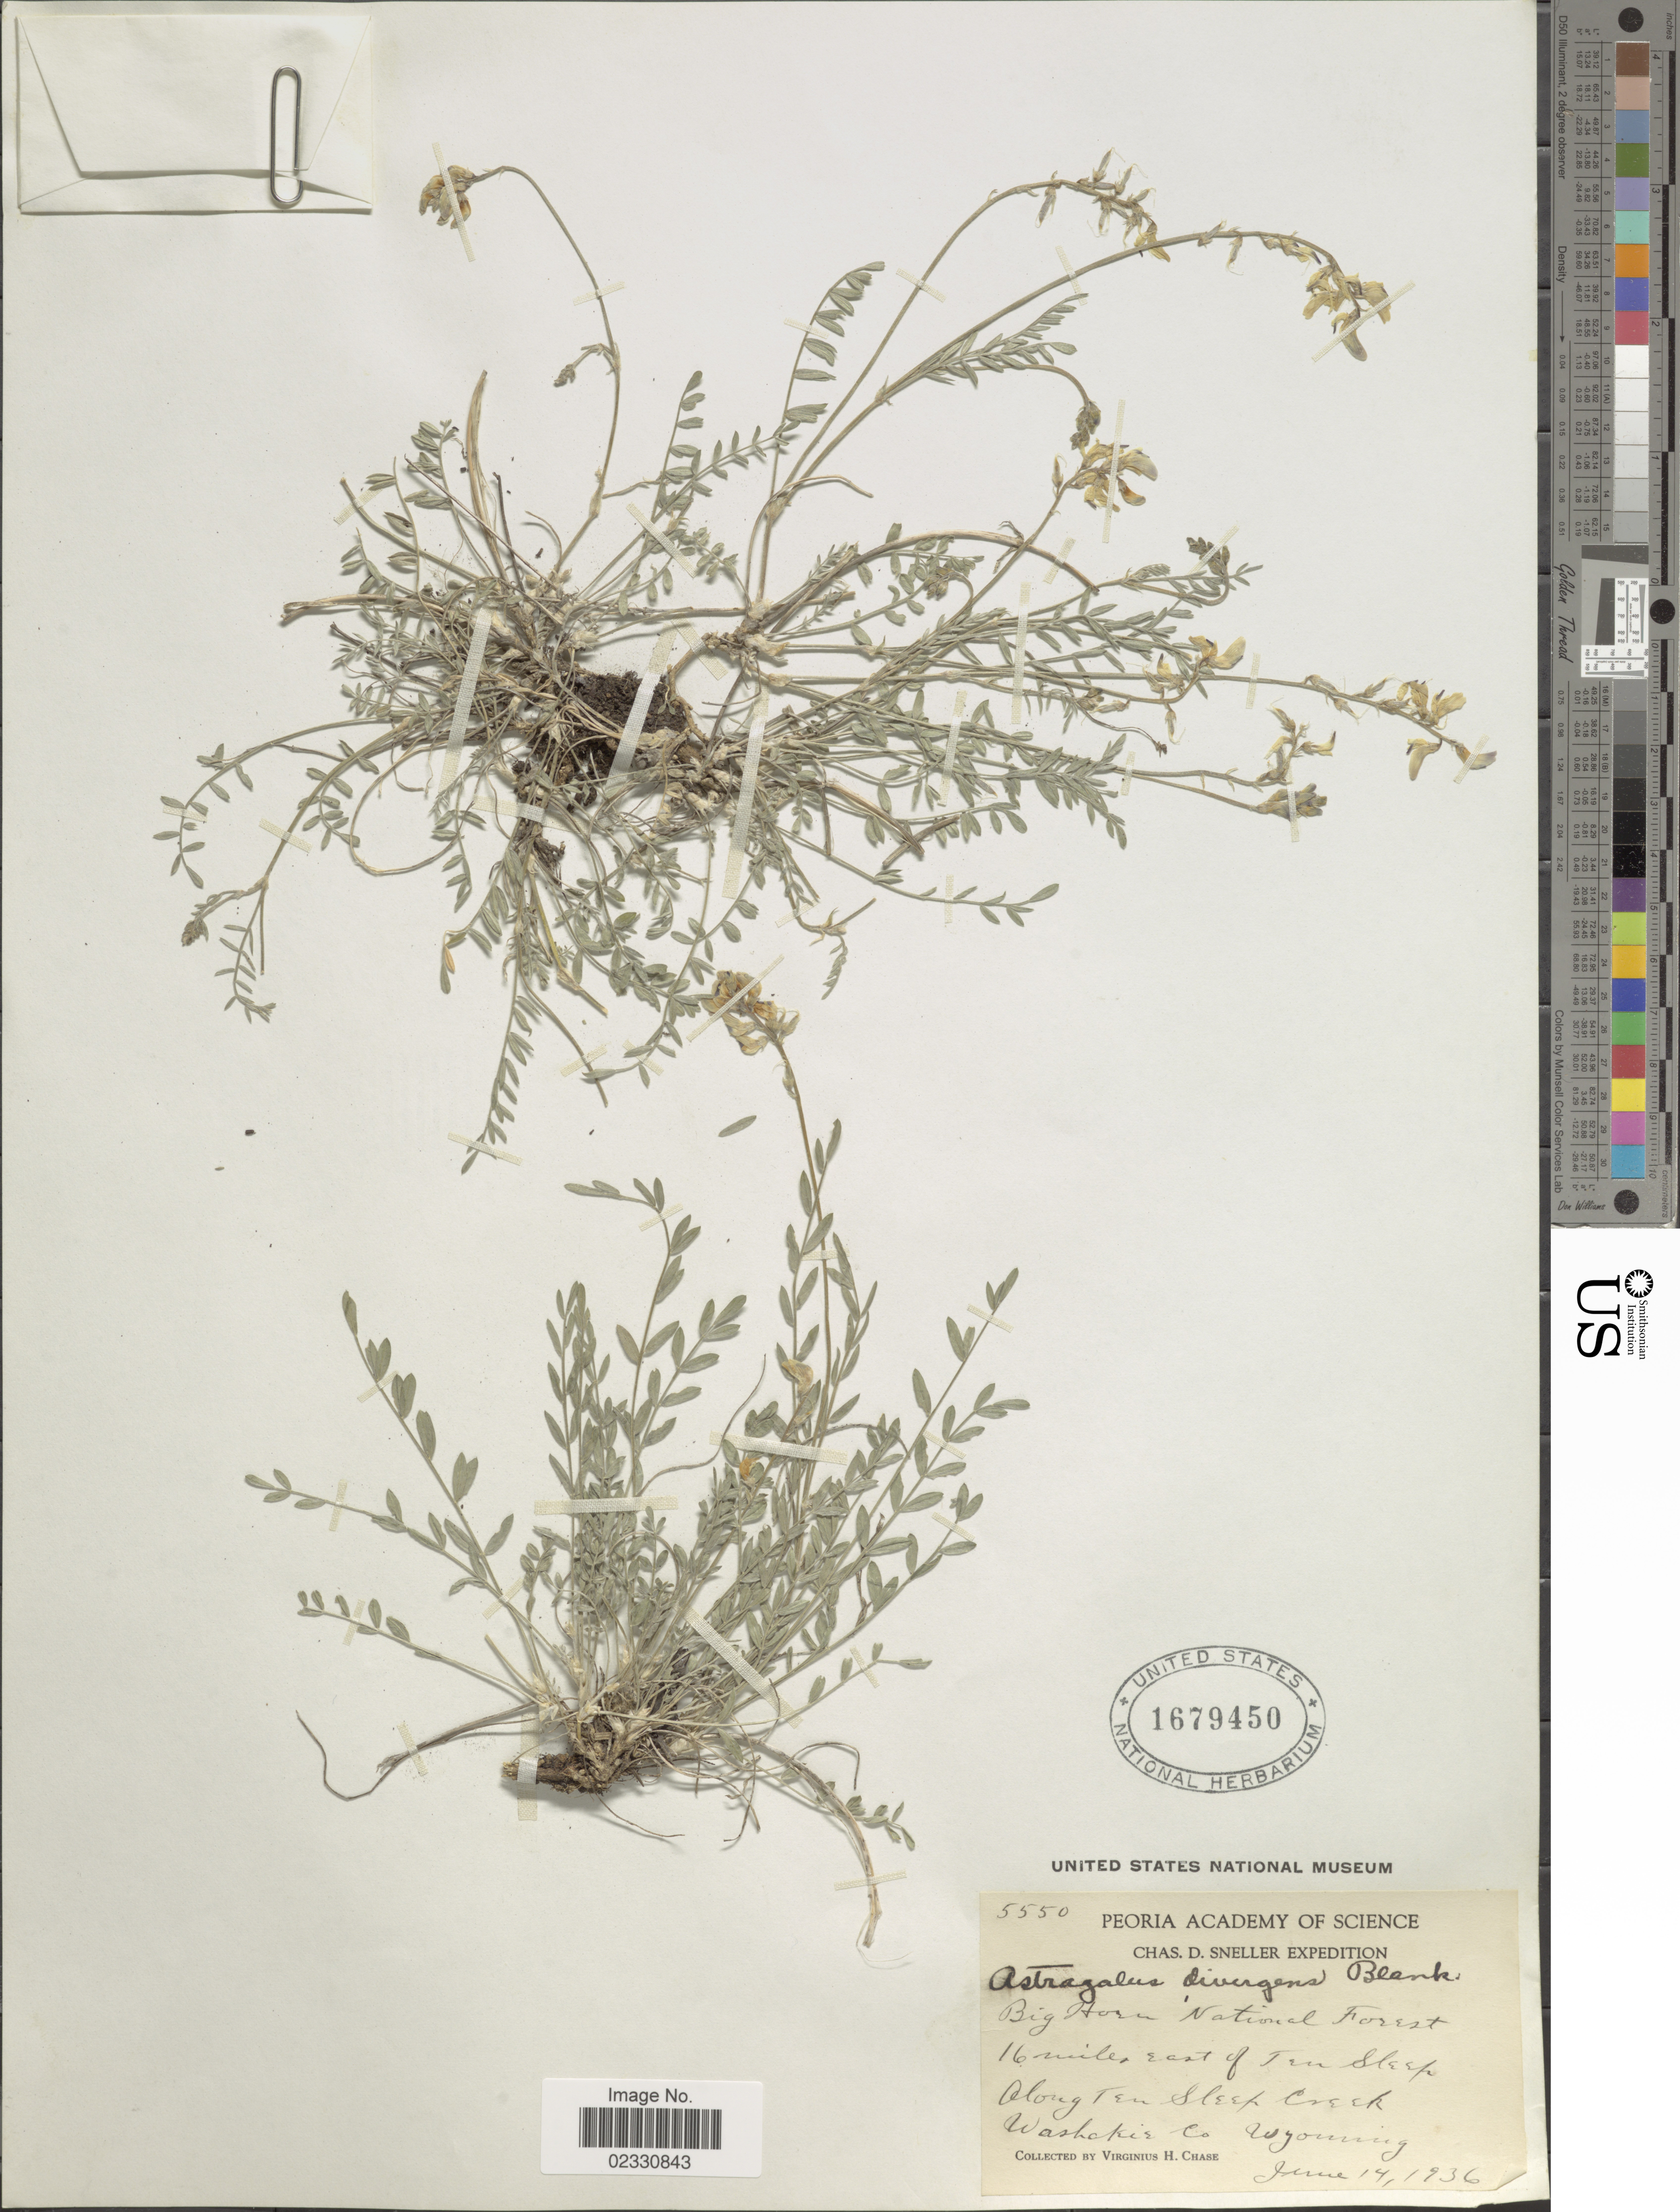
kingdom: Plantae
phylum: Tracheophyta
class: Magnoliopsida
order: Fabales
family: Fabaceae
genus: Astragalus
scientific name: Astragalus divergens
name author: Blank.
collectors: V. H. Chase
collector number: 5550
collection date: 1936-06-14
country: United States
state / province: Wyoming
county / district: Washakie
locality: Big Horn National Forest, 16 miles east of Ten Sleep, along Ten Sleep Creek, Washakie Co.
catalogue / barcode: US 1679450